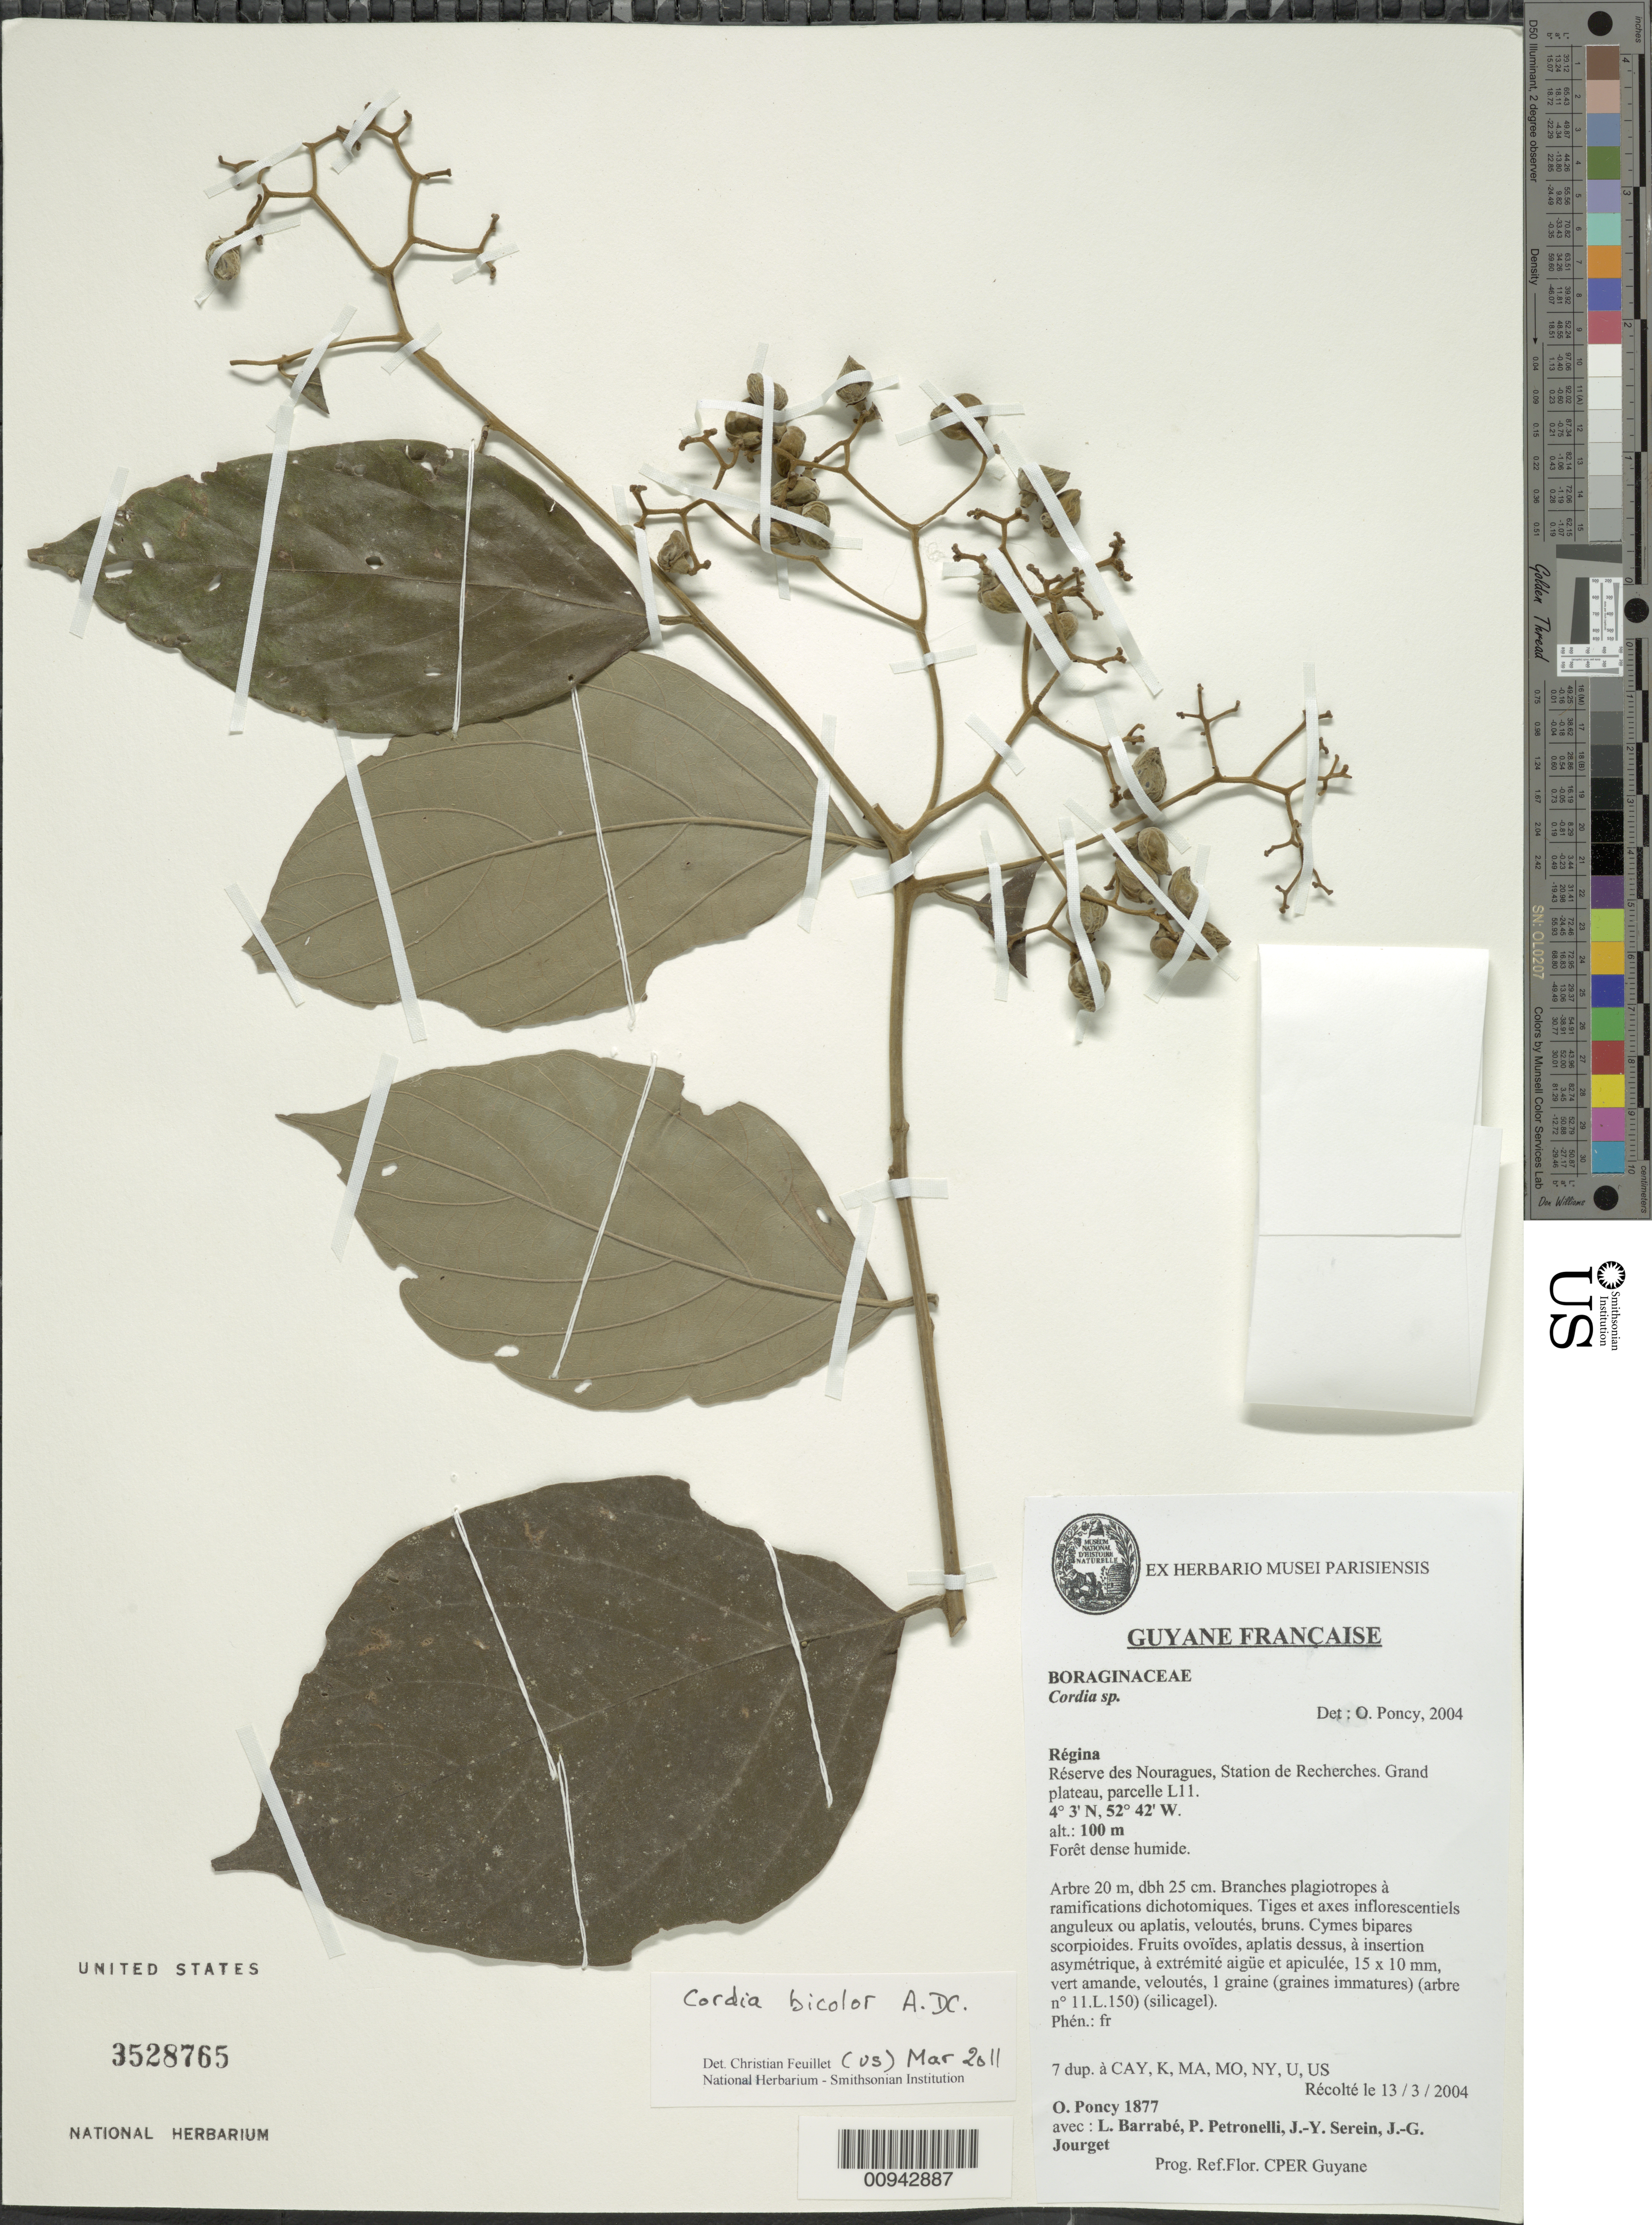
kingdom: Plantae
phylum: Tracheophyta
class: Magnoliopsida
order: Boraginales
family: Cordiaceae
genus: Cordia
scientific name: Cordia bicolor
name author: A. DC.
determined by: Feuillet, C.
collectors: O. Poncy, L. Barrabé, P. Petronelli, J. Serein & J. Jourget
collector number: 1877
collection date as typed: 13-Mar-04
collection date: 2004-03-13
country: French Guiana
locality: Régina, Réserve des Nouragues, Station de Recherches. Grand plateau, parcelle L11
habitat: Foret dense humide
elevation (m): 100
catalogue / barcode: US 3528765